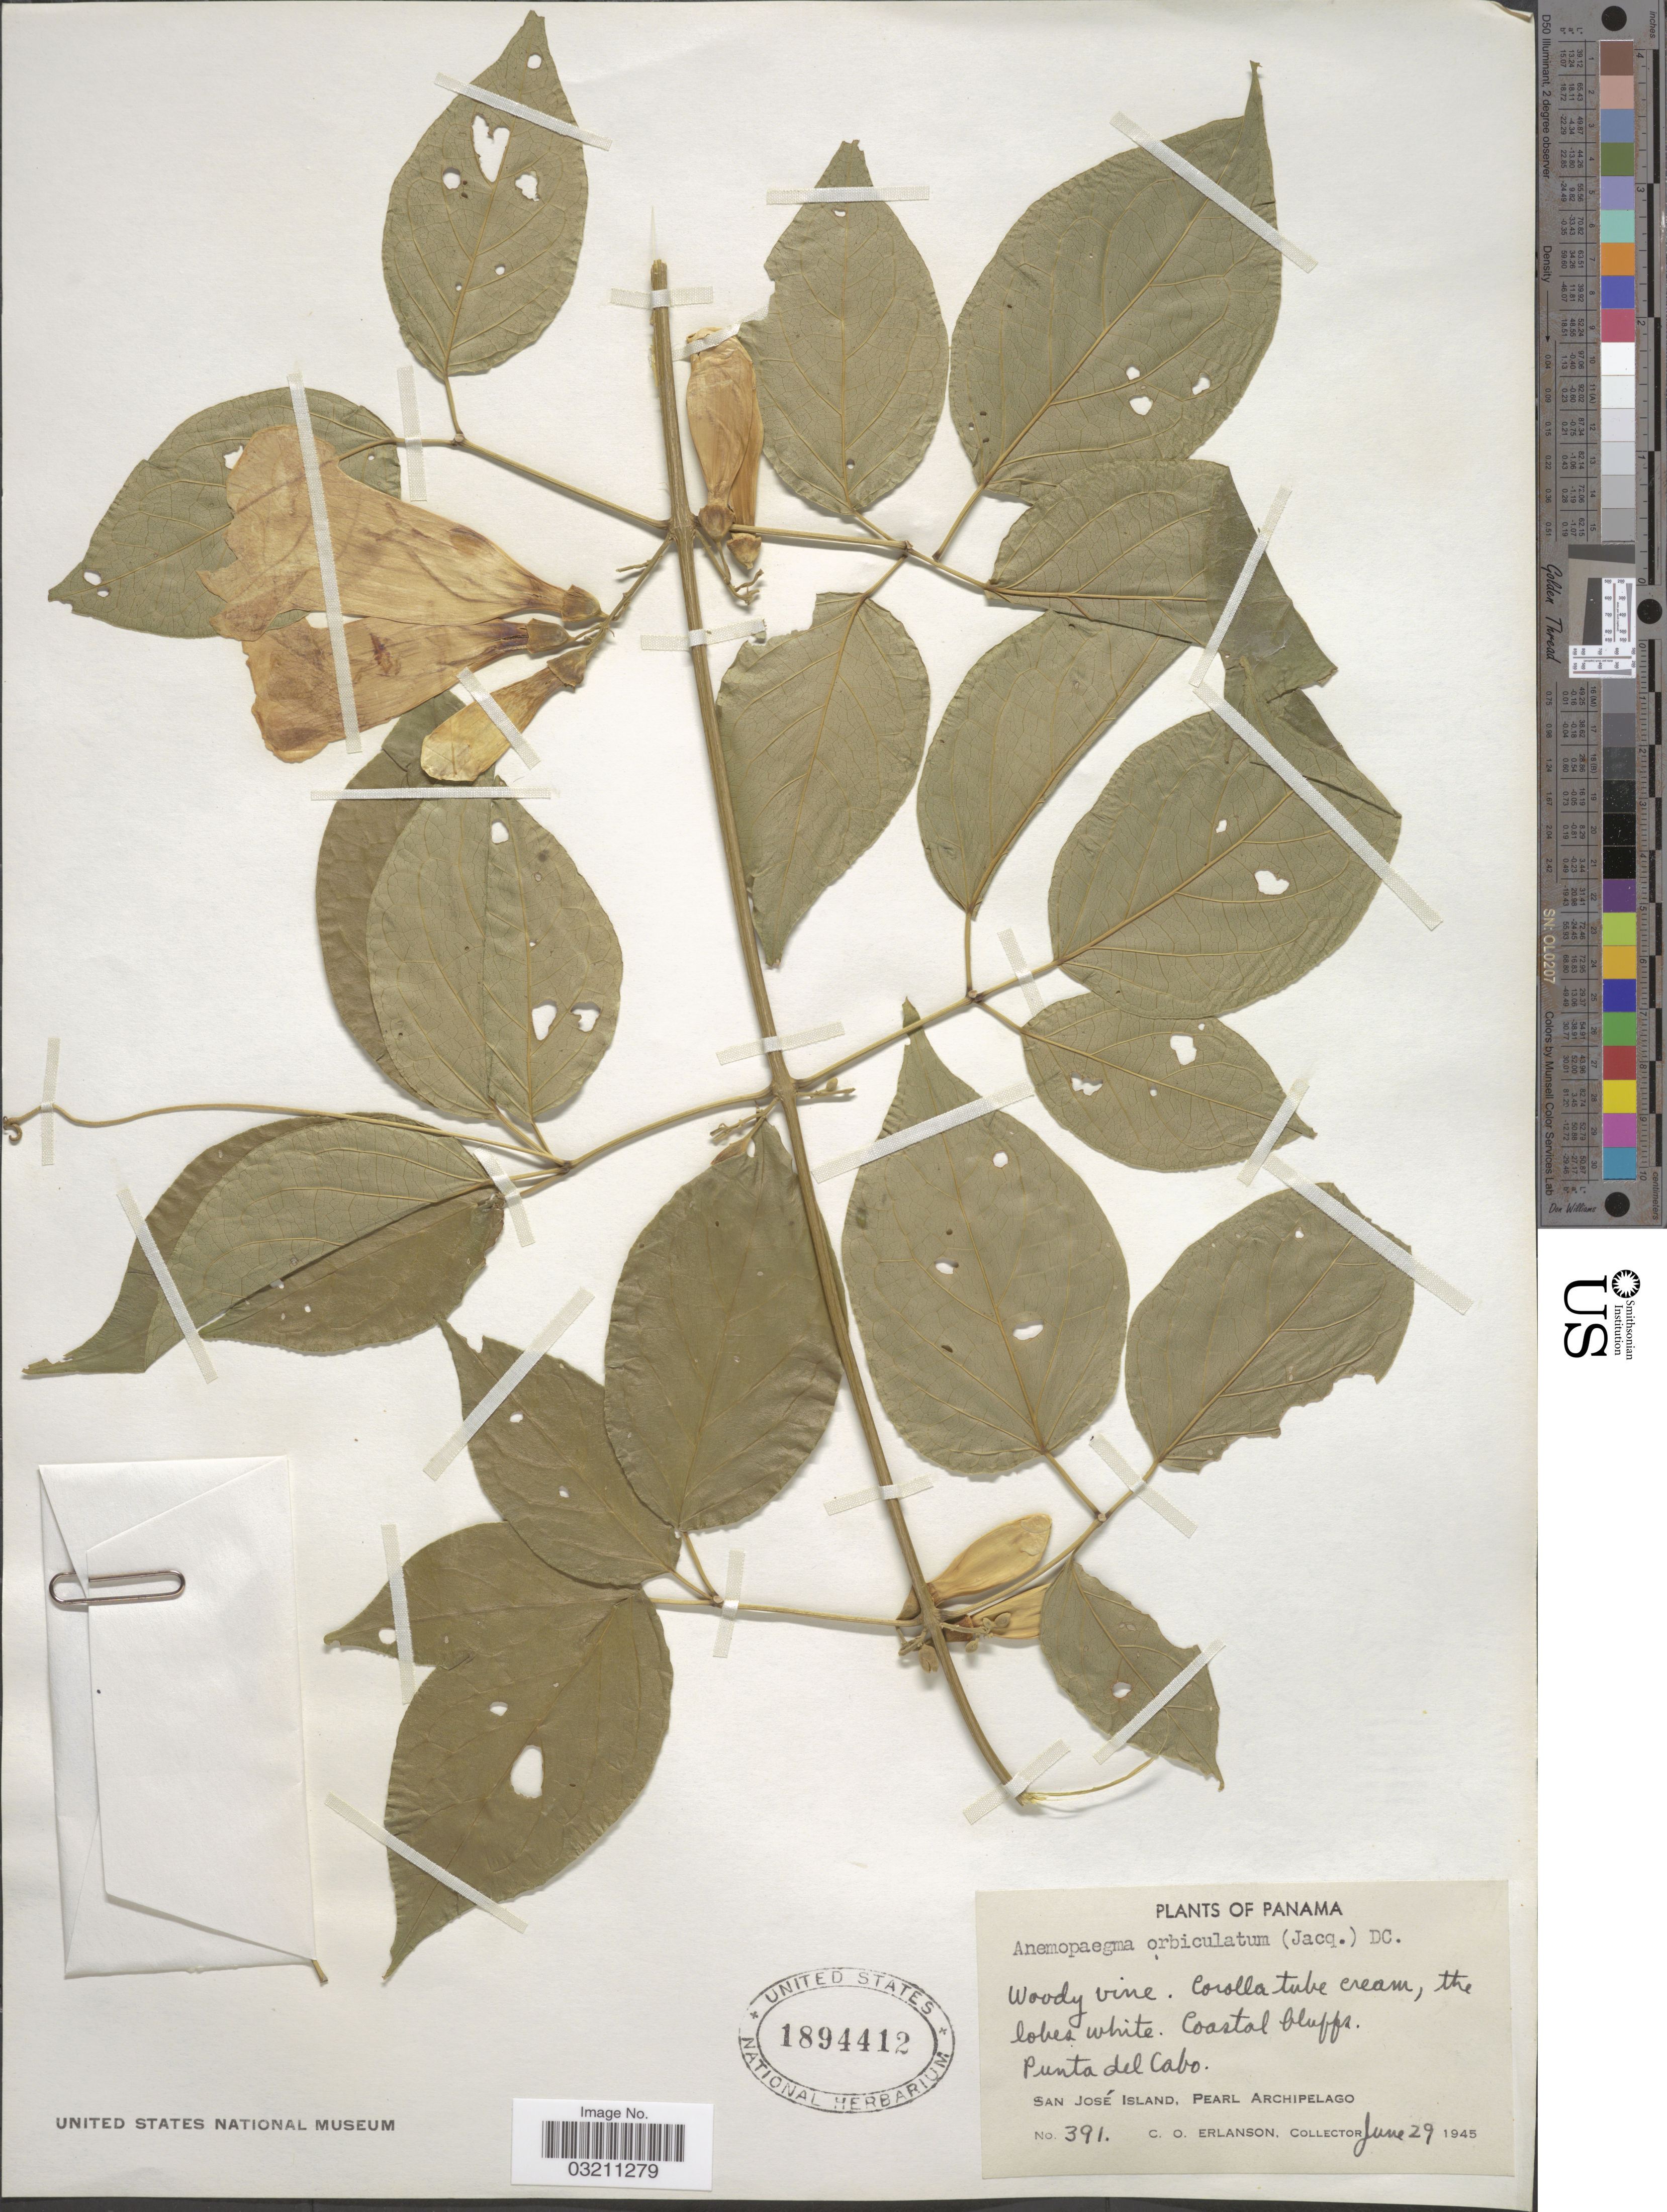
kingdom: Plantae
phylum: Tracheophyta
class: Magnoliopsida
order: Lamiales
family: Bignoniaceae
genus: Amphilophium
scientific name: Amphilophium orbiculatum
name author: (Jacq.) DC.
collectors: C. O. Erlanson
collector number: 391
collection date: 1945-06-29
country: Panama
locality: Punta del Cabo. San José Island, Pearl Archipelago.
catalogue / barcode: US 1894412